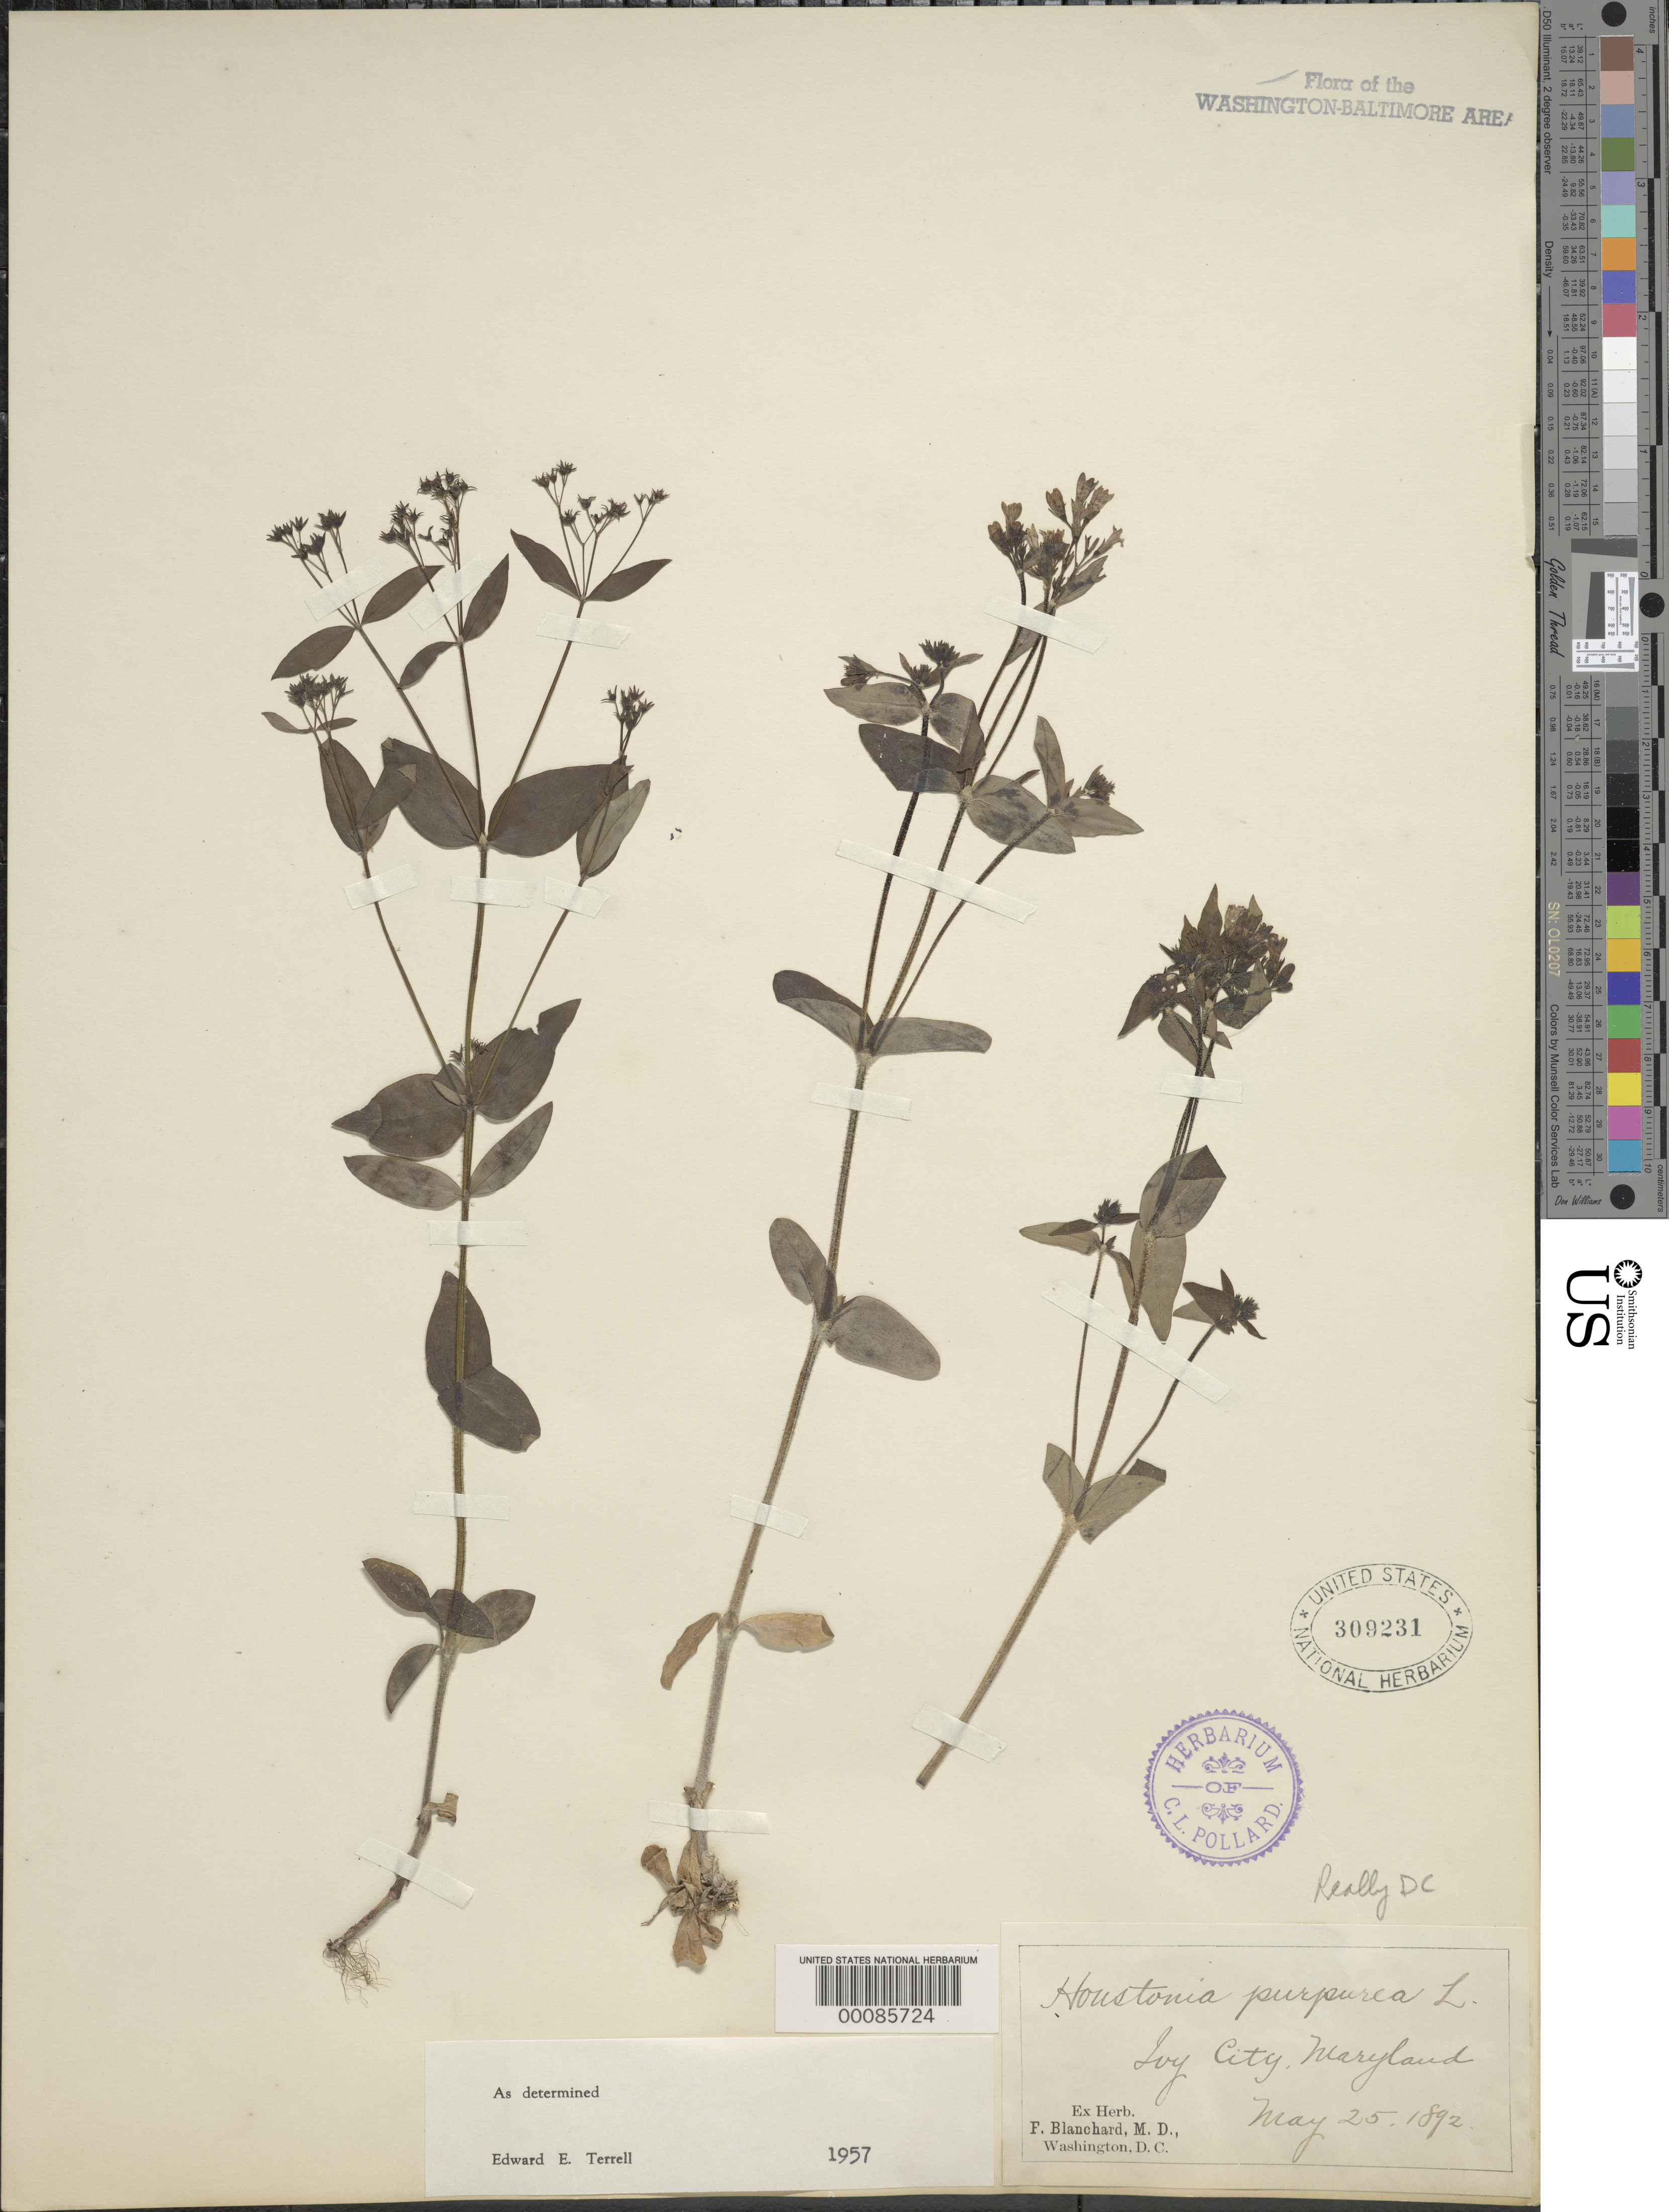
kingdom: Plantae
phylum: Tracheophyta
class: Magnoliopsida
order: Gentianales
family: Rubiaceae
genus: Houstonia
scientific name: Houstonia purpurea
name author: L.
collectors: F. Blanchard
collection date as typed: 25 May 1892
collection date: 1892-05-25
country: United States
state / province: Maryland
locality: Ivy City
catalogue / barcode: US 309231